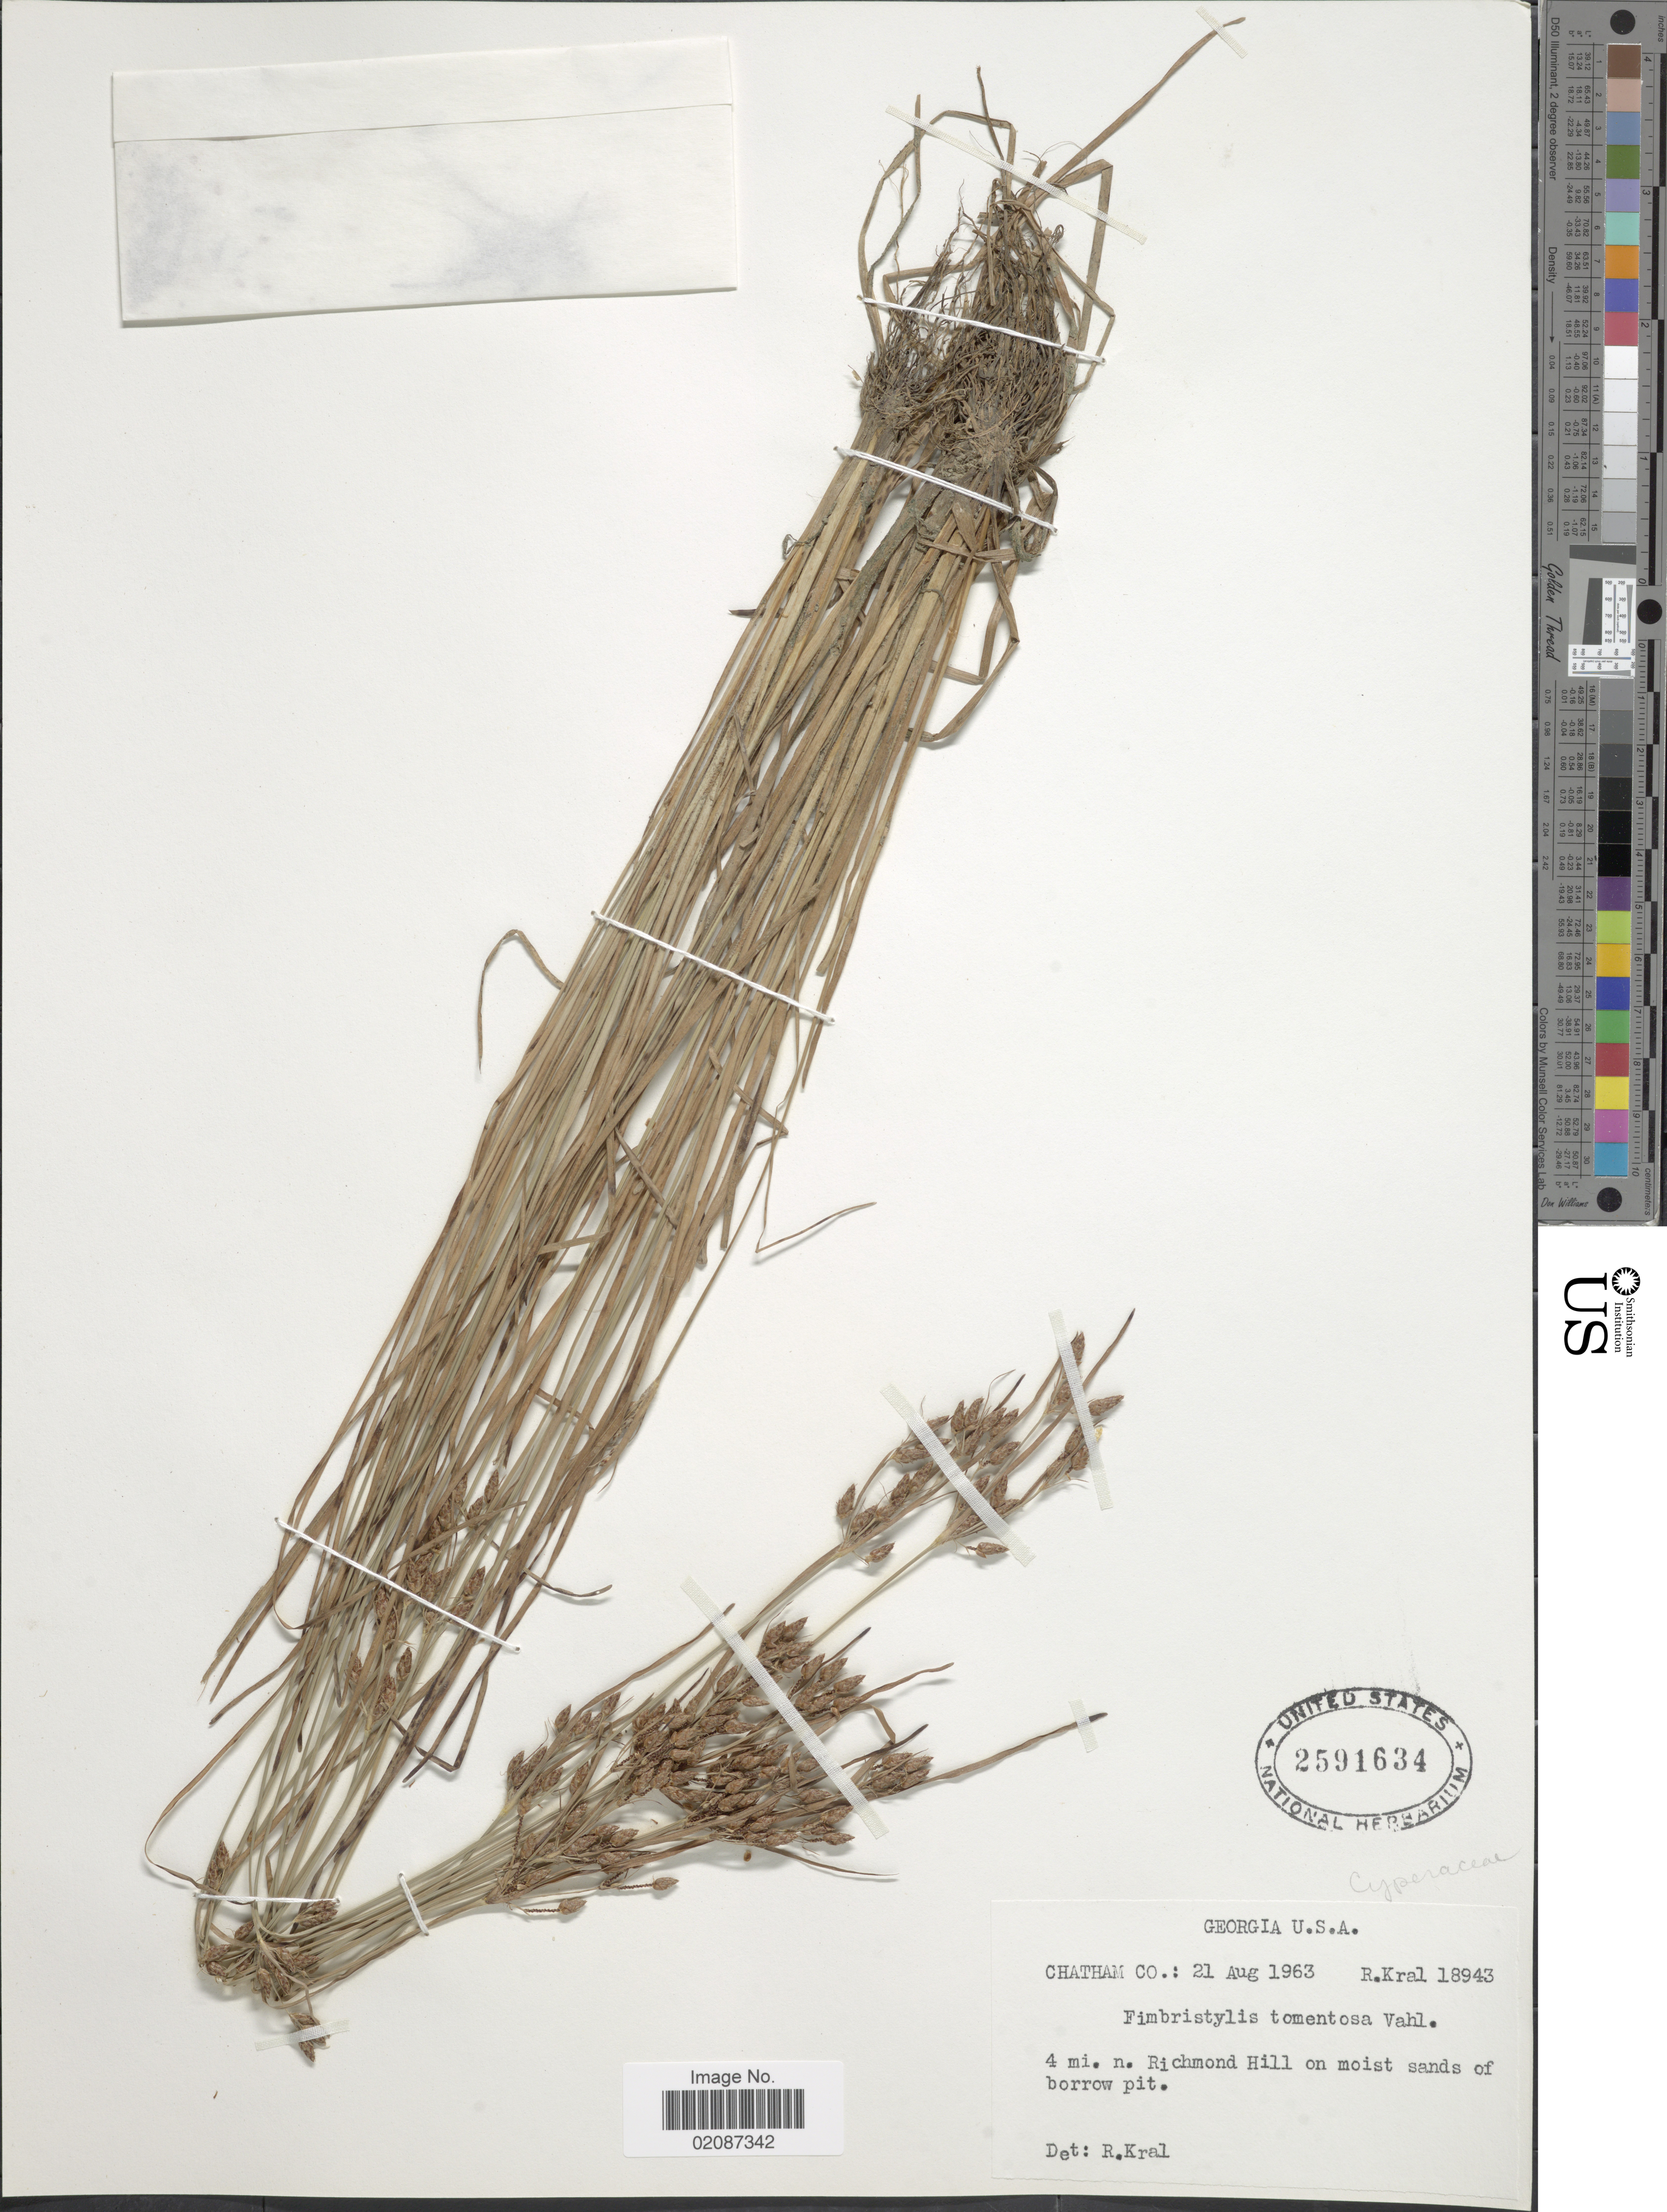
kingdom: Plantae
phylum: Tracheophyta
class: Liliopsida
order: Poales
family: Cyperaceae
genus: Fimbristylis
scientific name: Fimbristylis tomentosa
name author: Vahl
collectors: R. Kral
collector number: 18943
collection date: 1963-08-21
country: United States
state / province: Georgia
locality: Chatham Co.: 4 mi. n. Richmond Hill on moist sands of borrow pit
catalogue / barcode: US 2591634